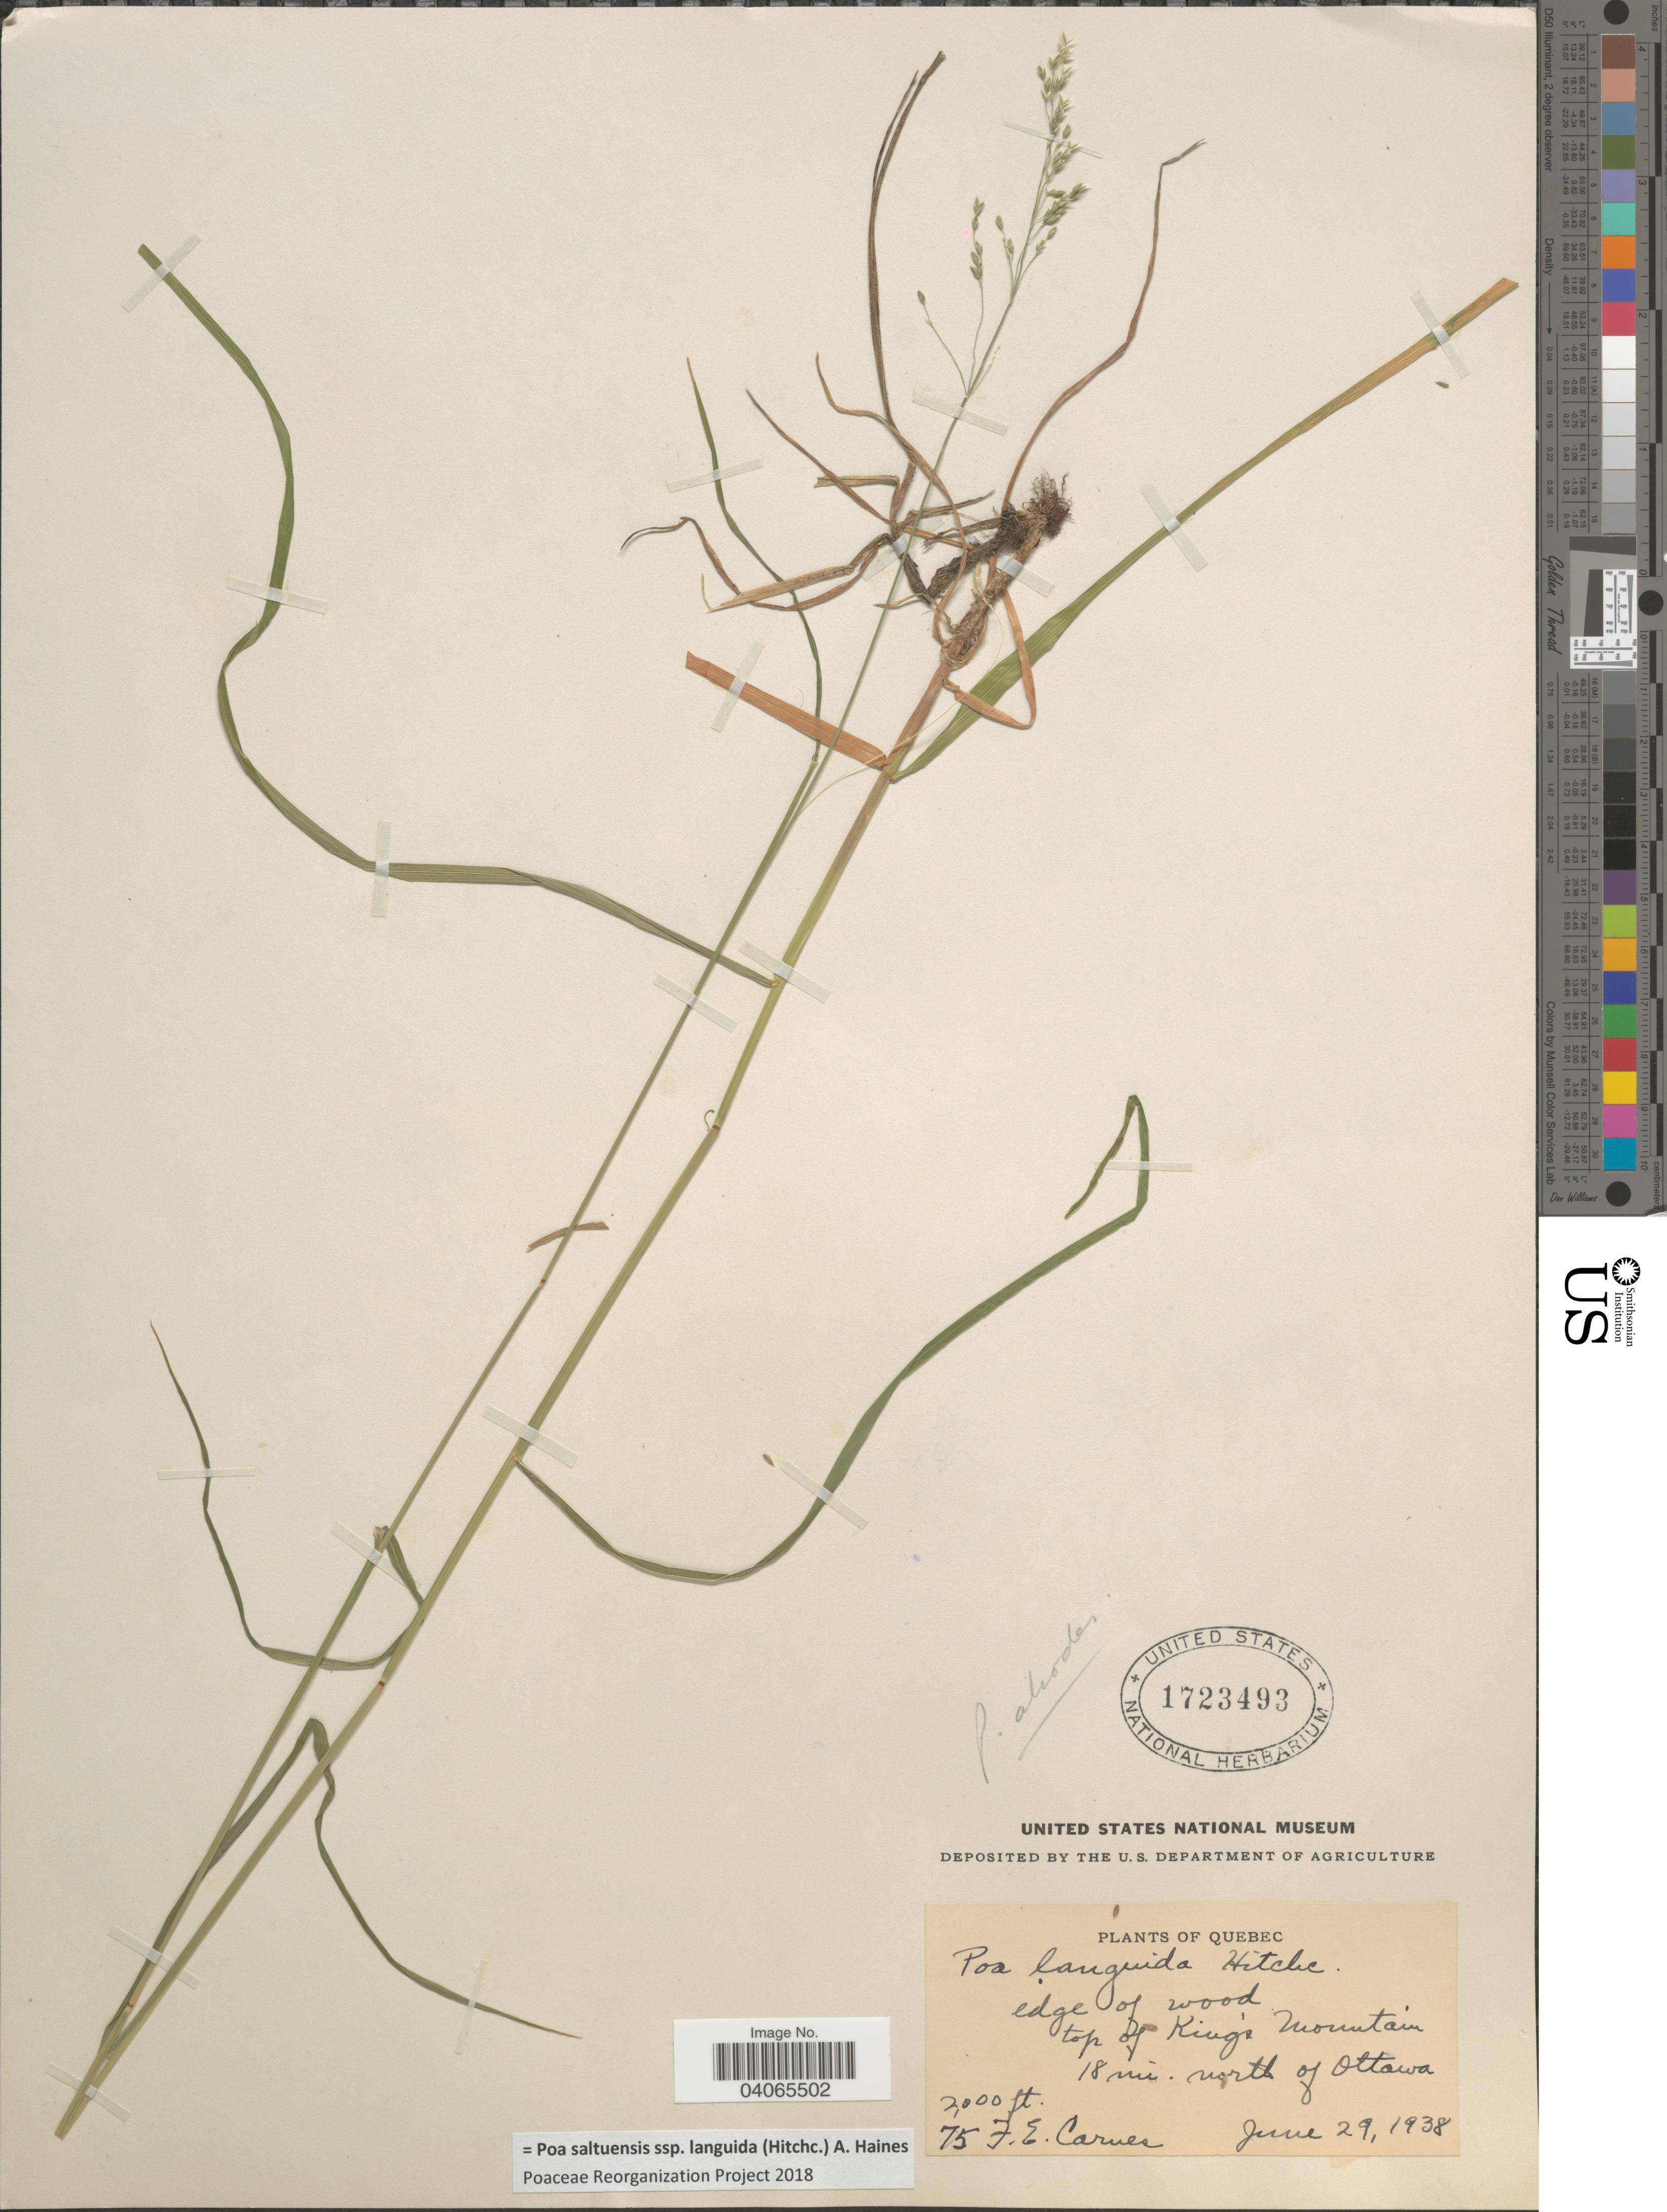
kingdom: Plantae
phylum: Tracheophyta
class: Liliopsida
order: Poales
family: Poaceae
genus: Poa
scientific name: Poa saltuensis subsp. languida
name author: (Hitchc.) A. Haines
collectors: F. Carnes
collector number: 75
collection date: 1938-06-29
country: Canada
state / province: Quebec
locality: Top of King's Mountain 18 mi. north of Ottawa.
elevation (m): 610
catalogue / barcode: US 1723493